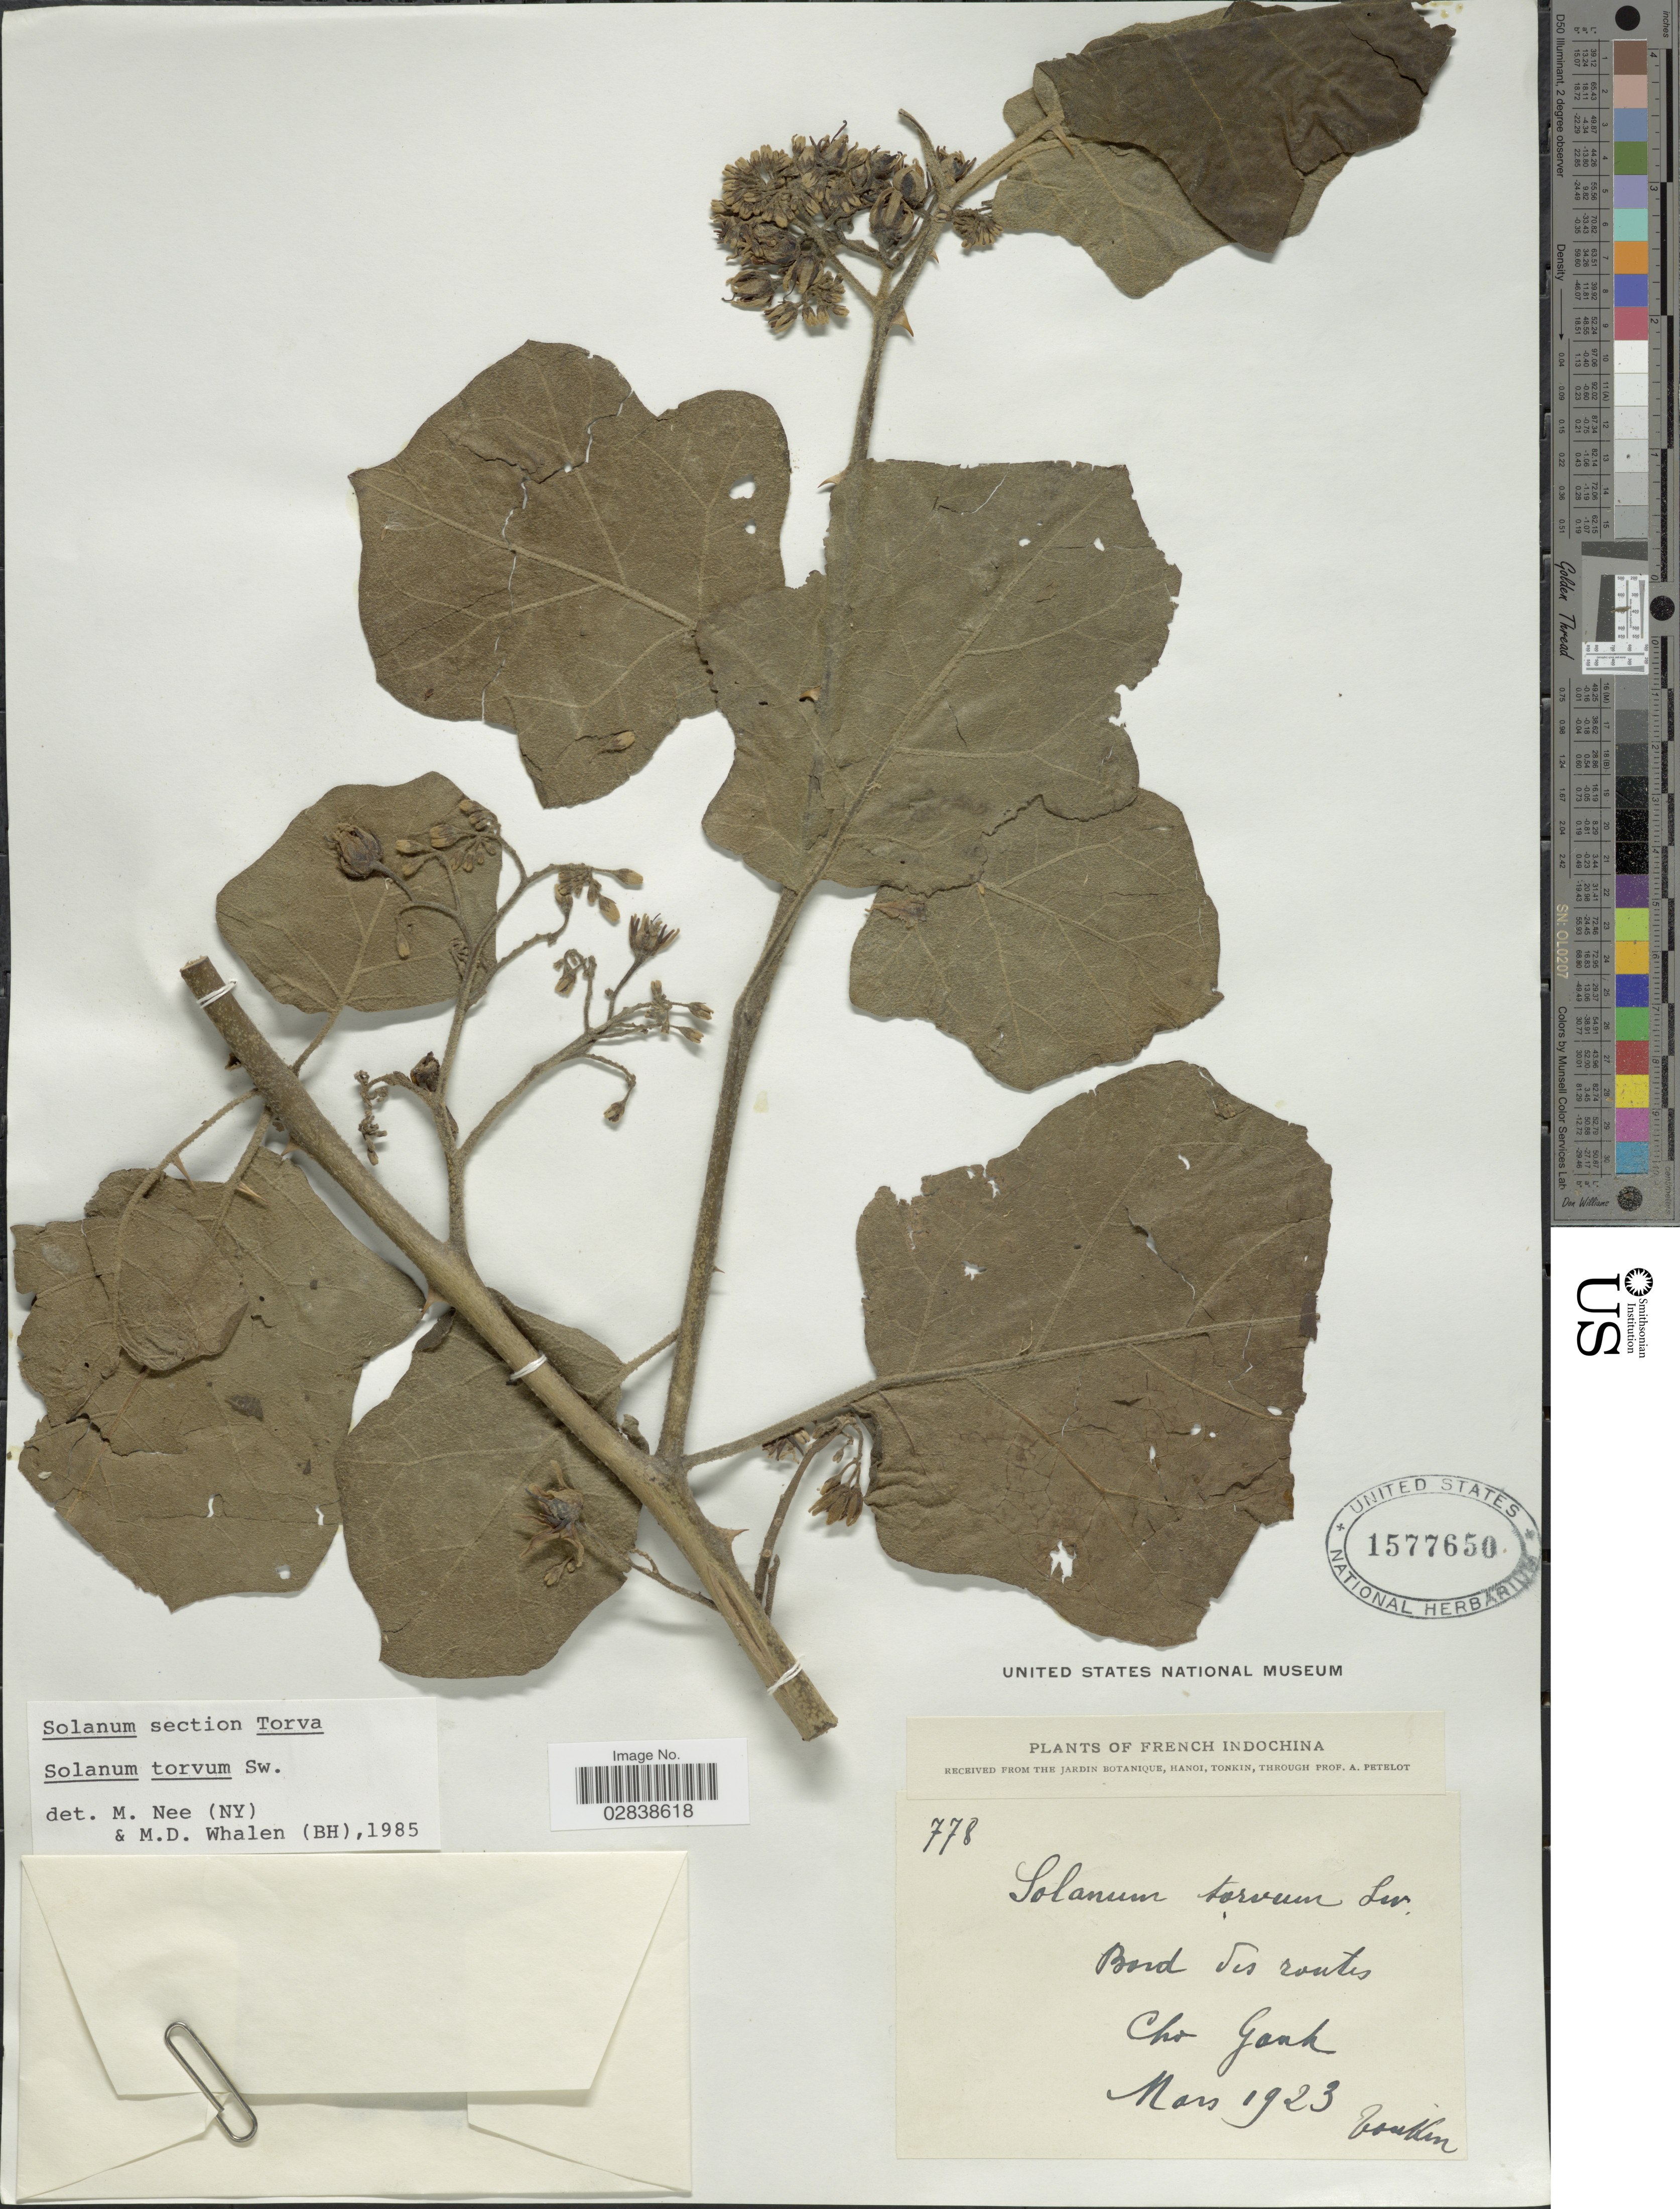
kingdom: Plantae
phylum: Tracheophyta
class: Magnoliopsida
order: Solanales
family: Solanaceae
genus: Solanum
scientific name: Solanum torvum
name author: Sw.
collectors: A. Petelot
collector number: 778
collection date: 1923-03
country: Vietnam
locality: Tonkin. French Indochina, Bord des routes, Cho Ganh.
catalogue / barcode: US 1577650